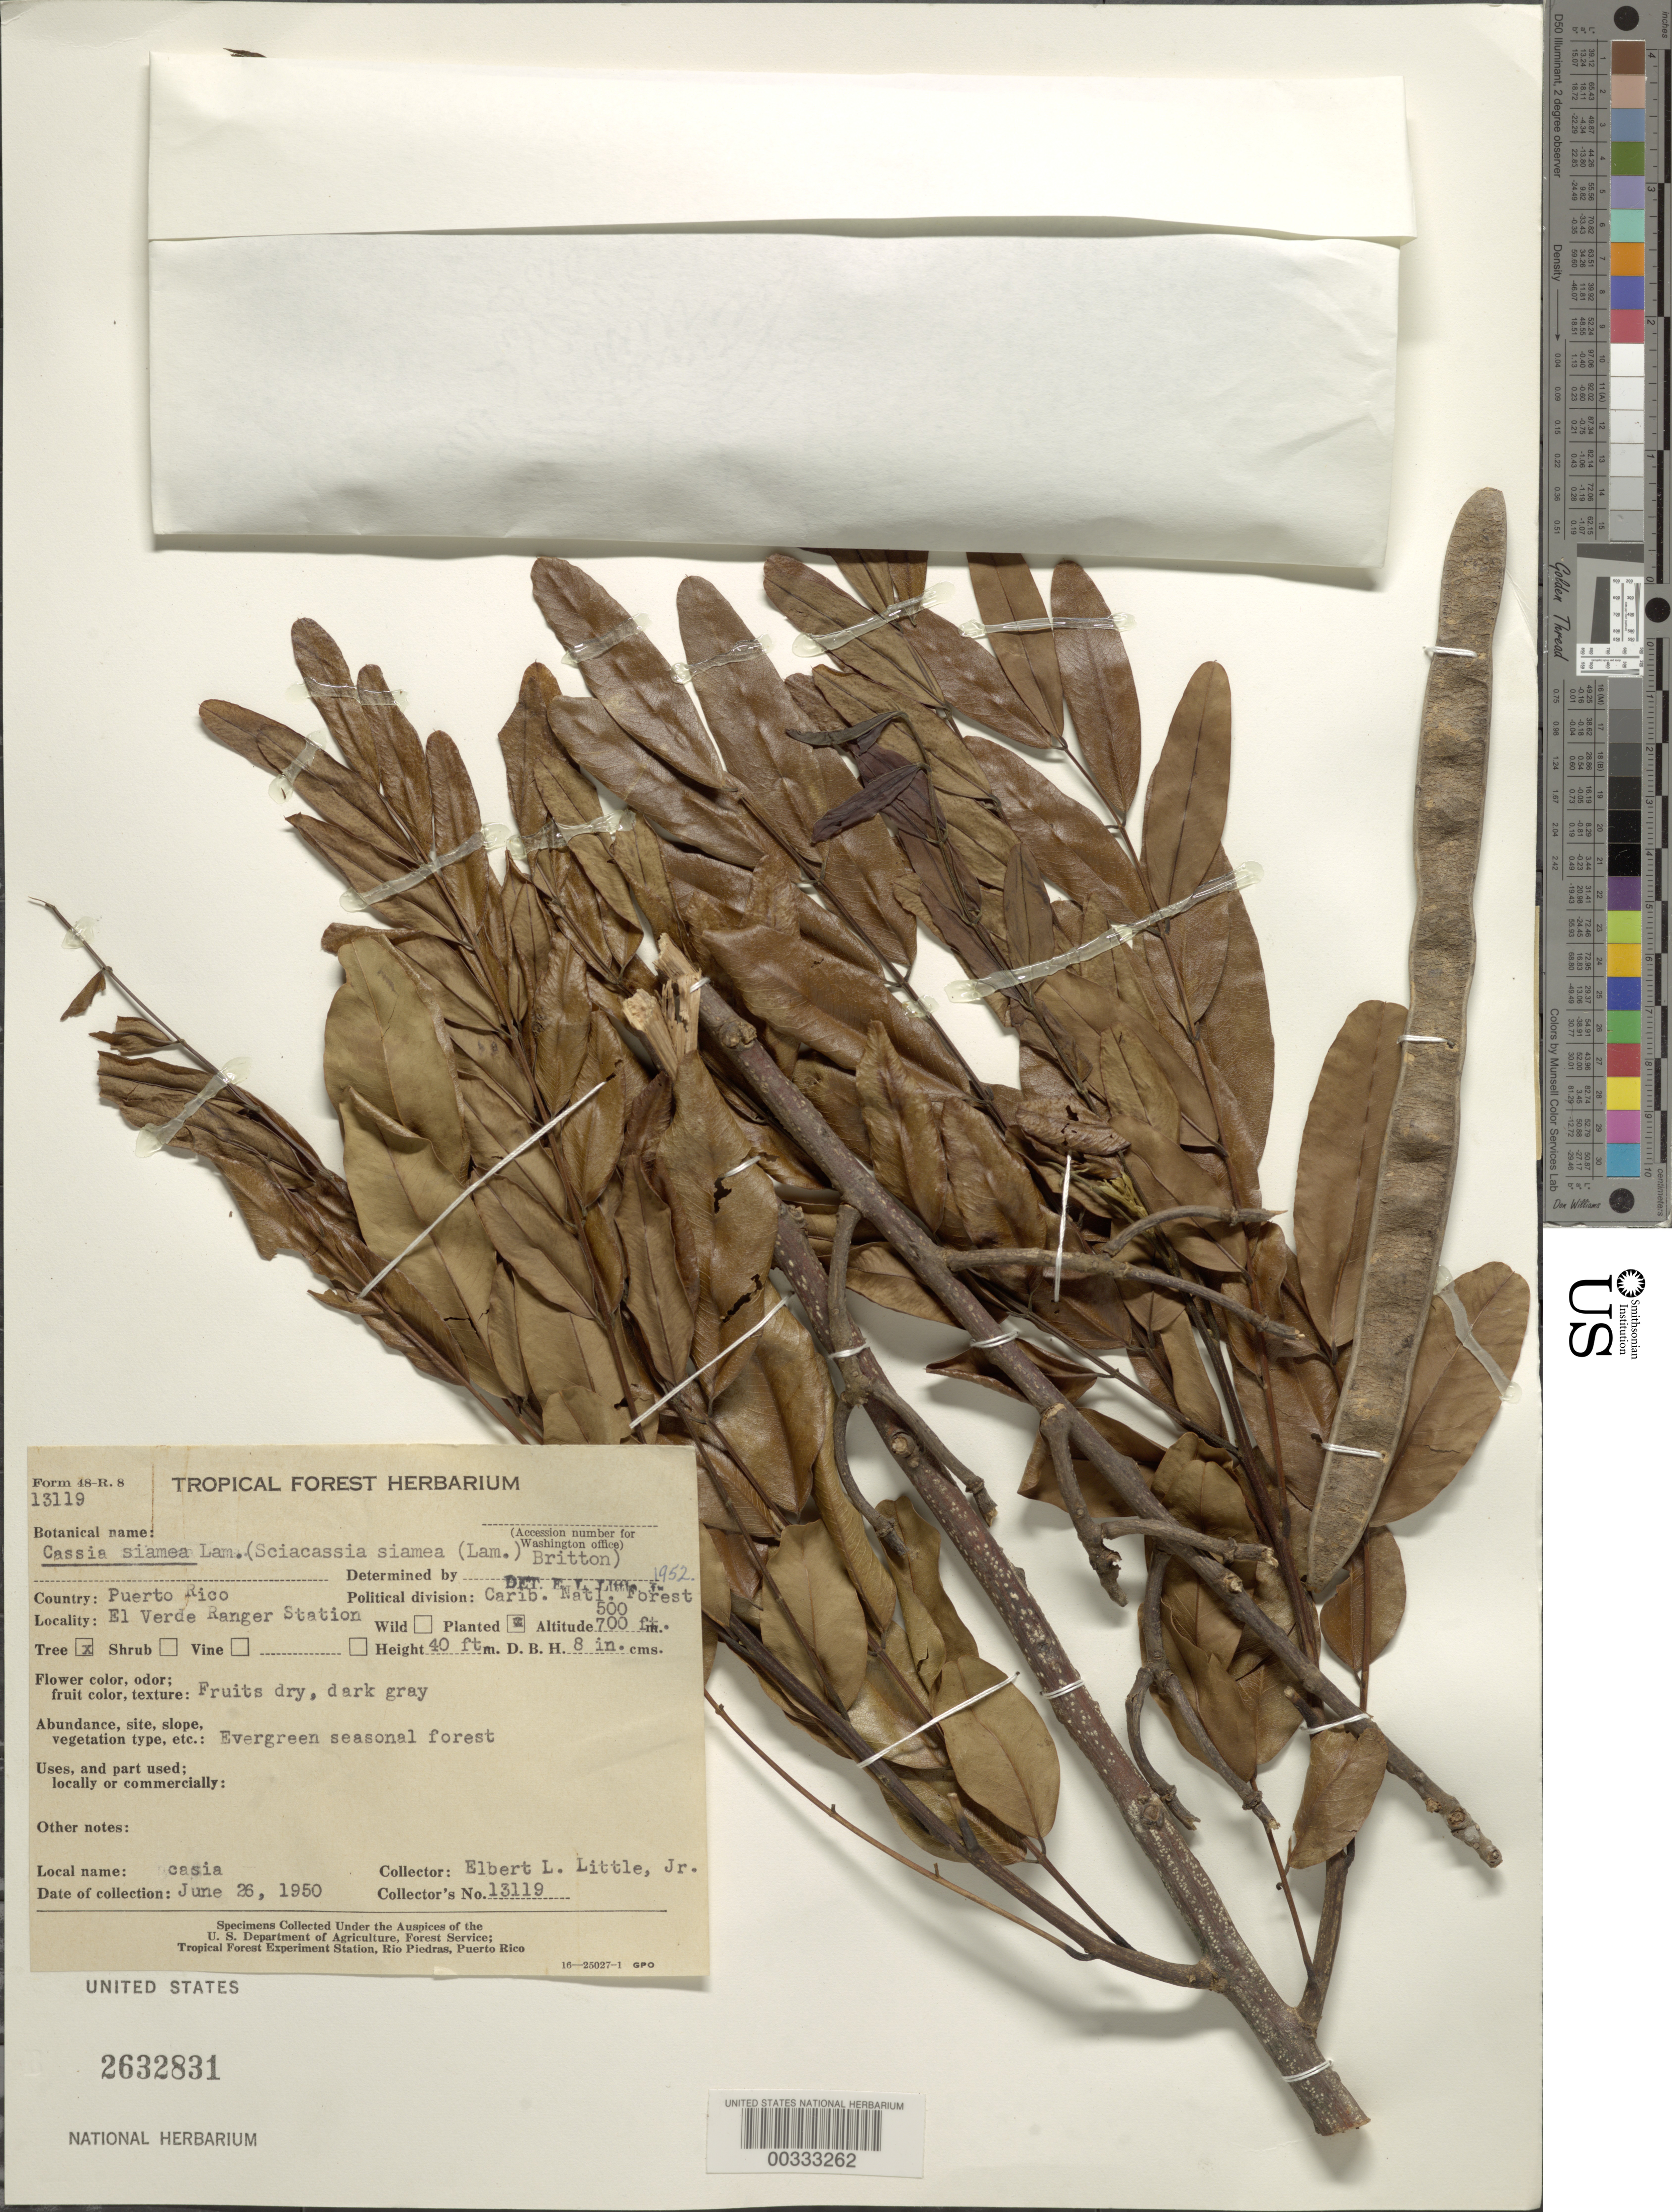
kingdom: Plantae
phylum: Tracheophyta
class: Magnoliopsida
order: Fabales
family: Fabaceae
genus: Senna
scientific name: Senna siamea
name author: (Lam.) H.S. Irwin & Barneby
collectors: E. L. Little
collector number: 13119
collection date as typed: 26 Jun 1950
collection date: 1950-06-26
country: Puerto Rico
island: Greater Antilles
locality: El verde ranger station, carib. natl. forest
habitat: Evergreen seasonal forest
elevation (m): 152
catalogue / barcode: US 2632831